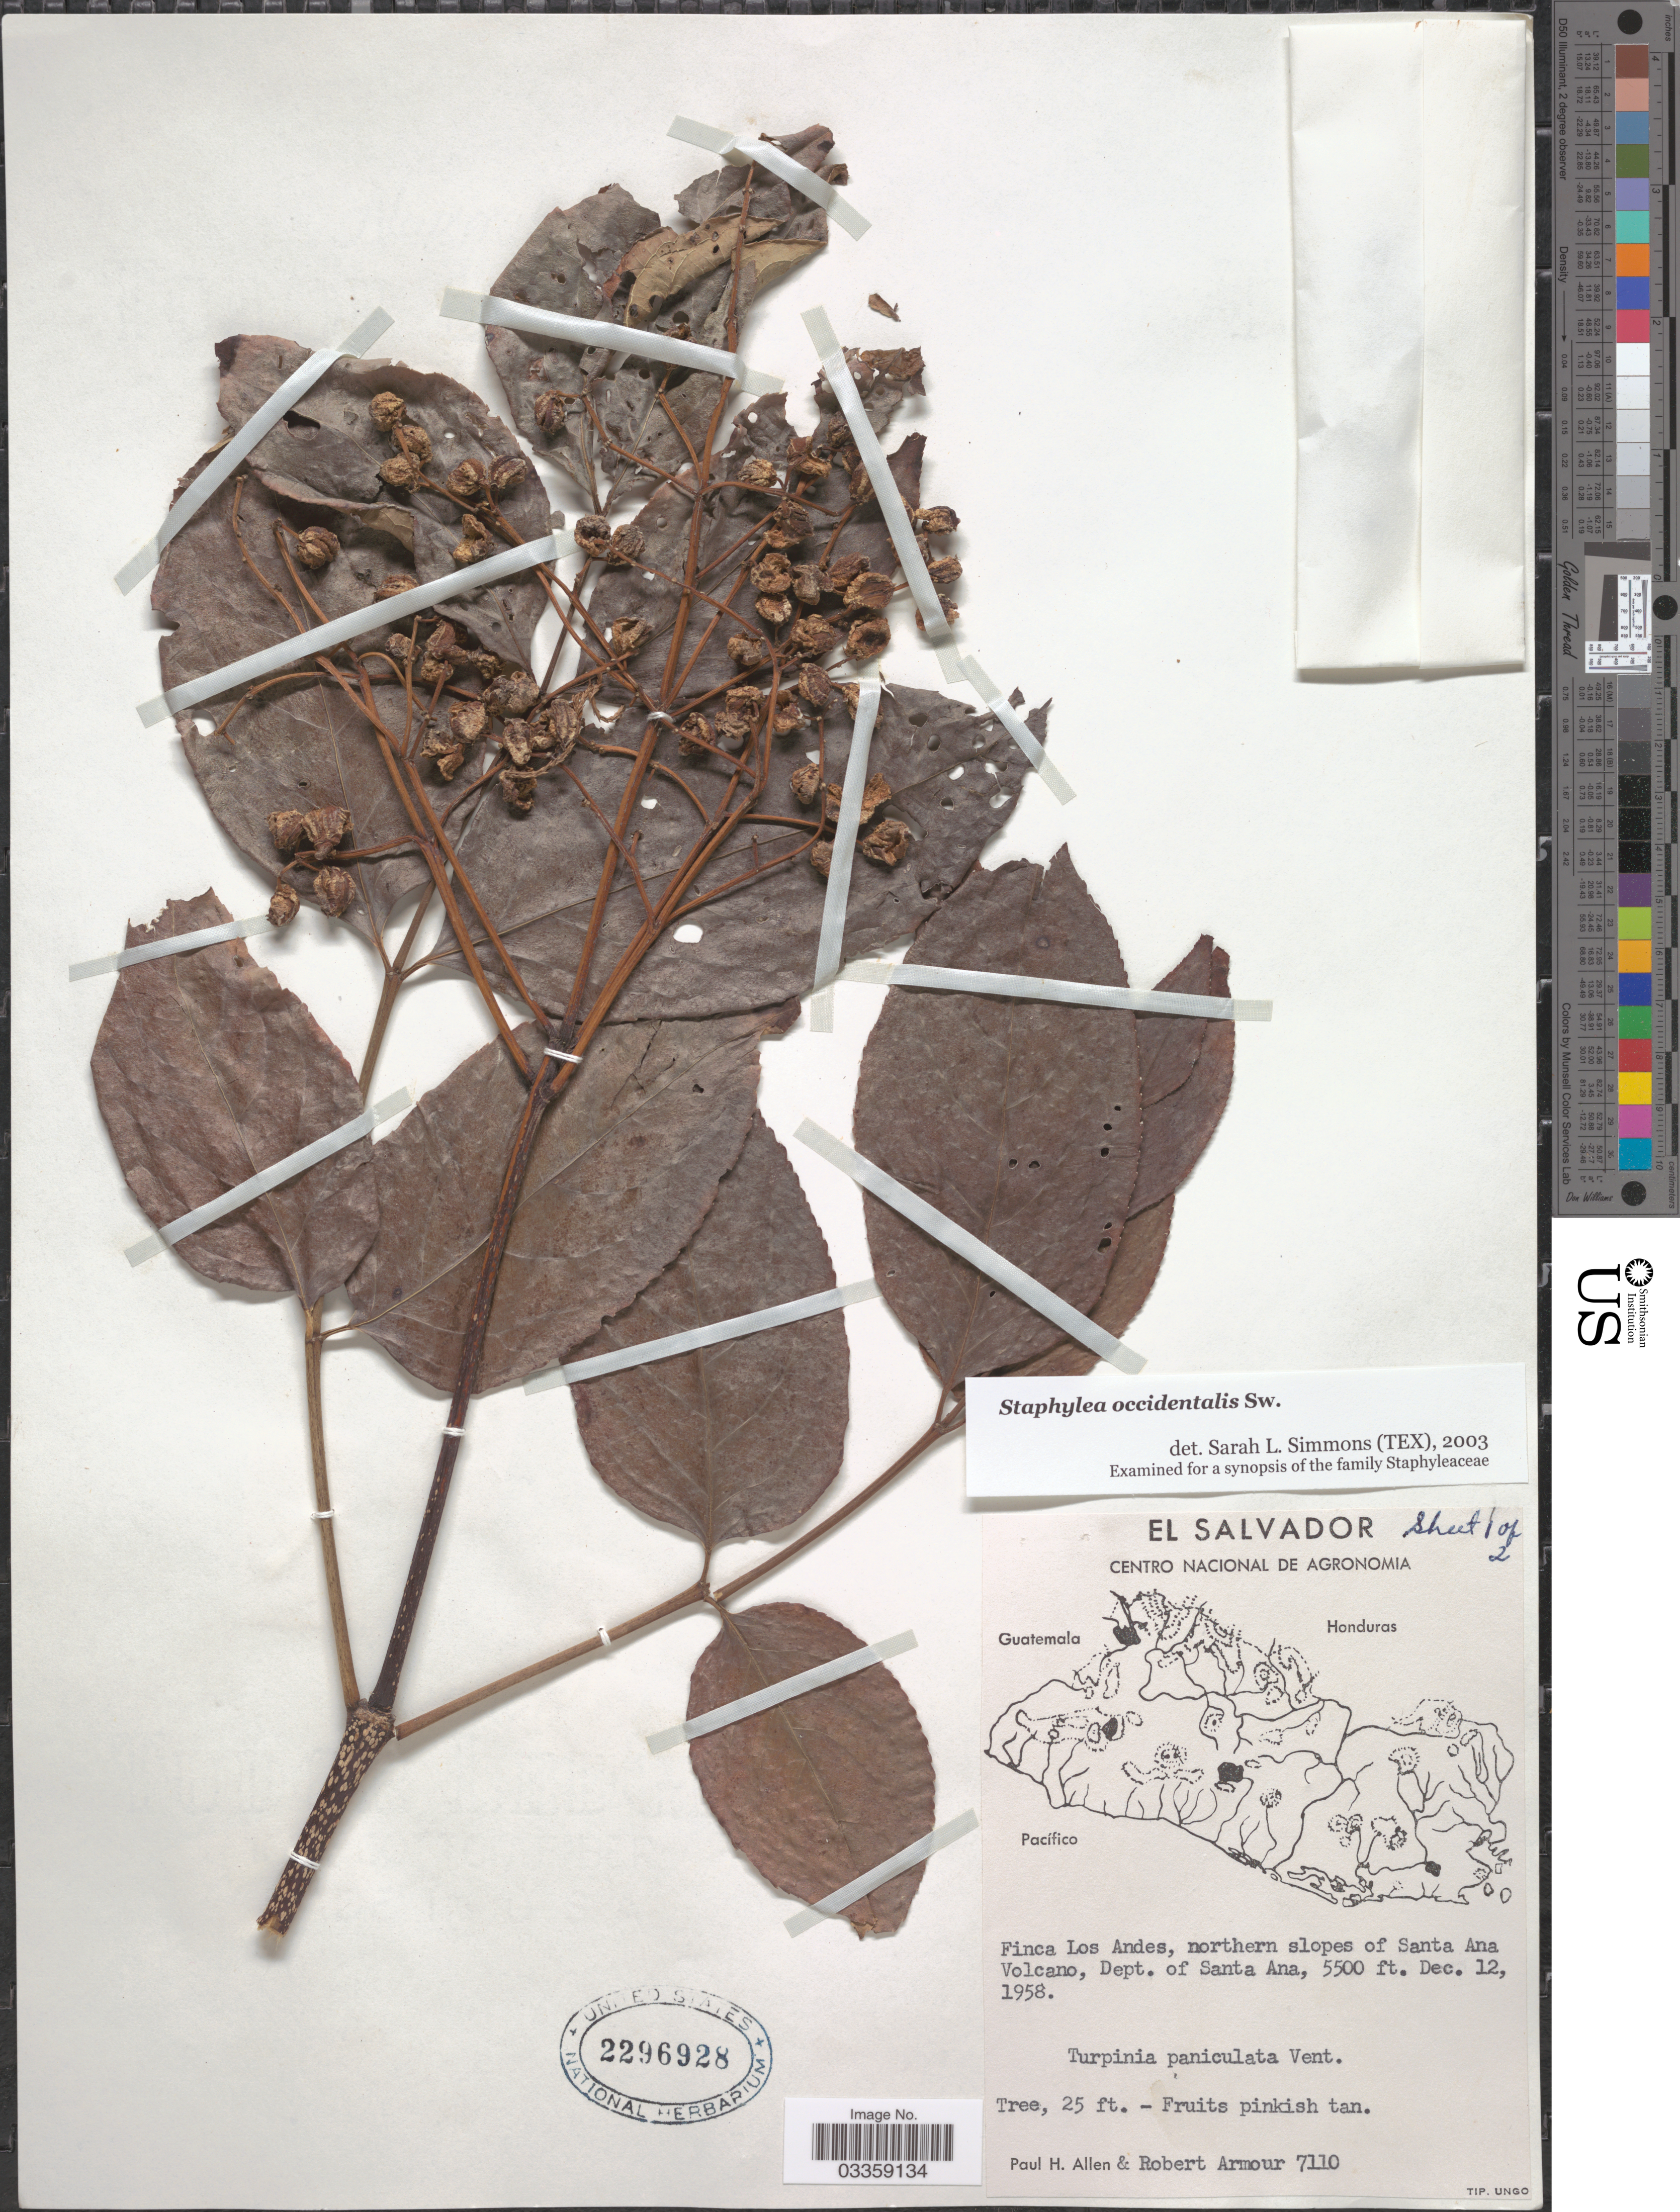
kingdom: Plantae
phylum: Tracheophyta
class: Magnoliopsida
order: Crossosomatales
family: Staphyleaceae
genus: Turpinia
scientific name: Turpinia occidentalis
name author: (Sw.) G. Don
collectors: P. H. Allen & R. Armour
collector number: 7110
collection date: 1958-12-12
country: El Salvador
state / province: Santa Ana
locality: Finca Los Andes, northern slopes of Santa Ana Volcano, Dept. of Santa Ana.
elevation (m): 1676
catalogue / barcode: US 2296928